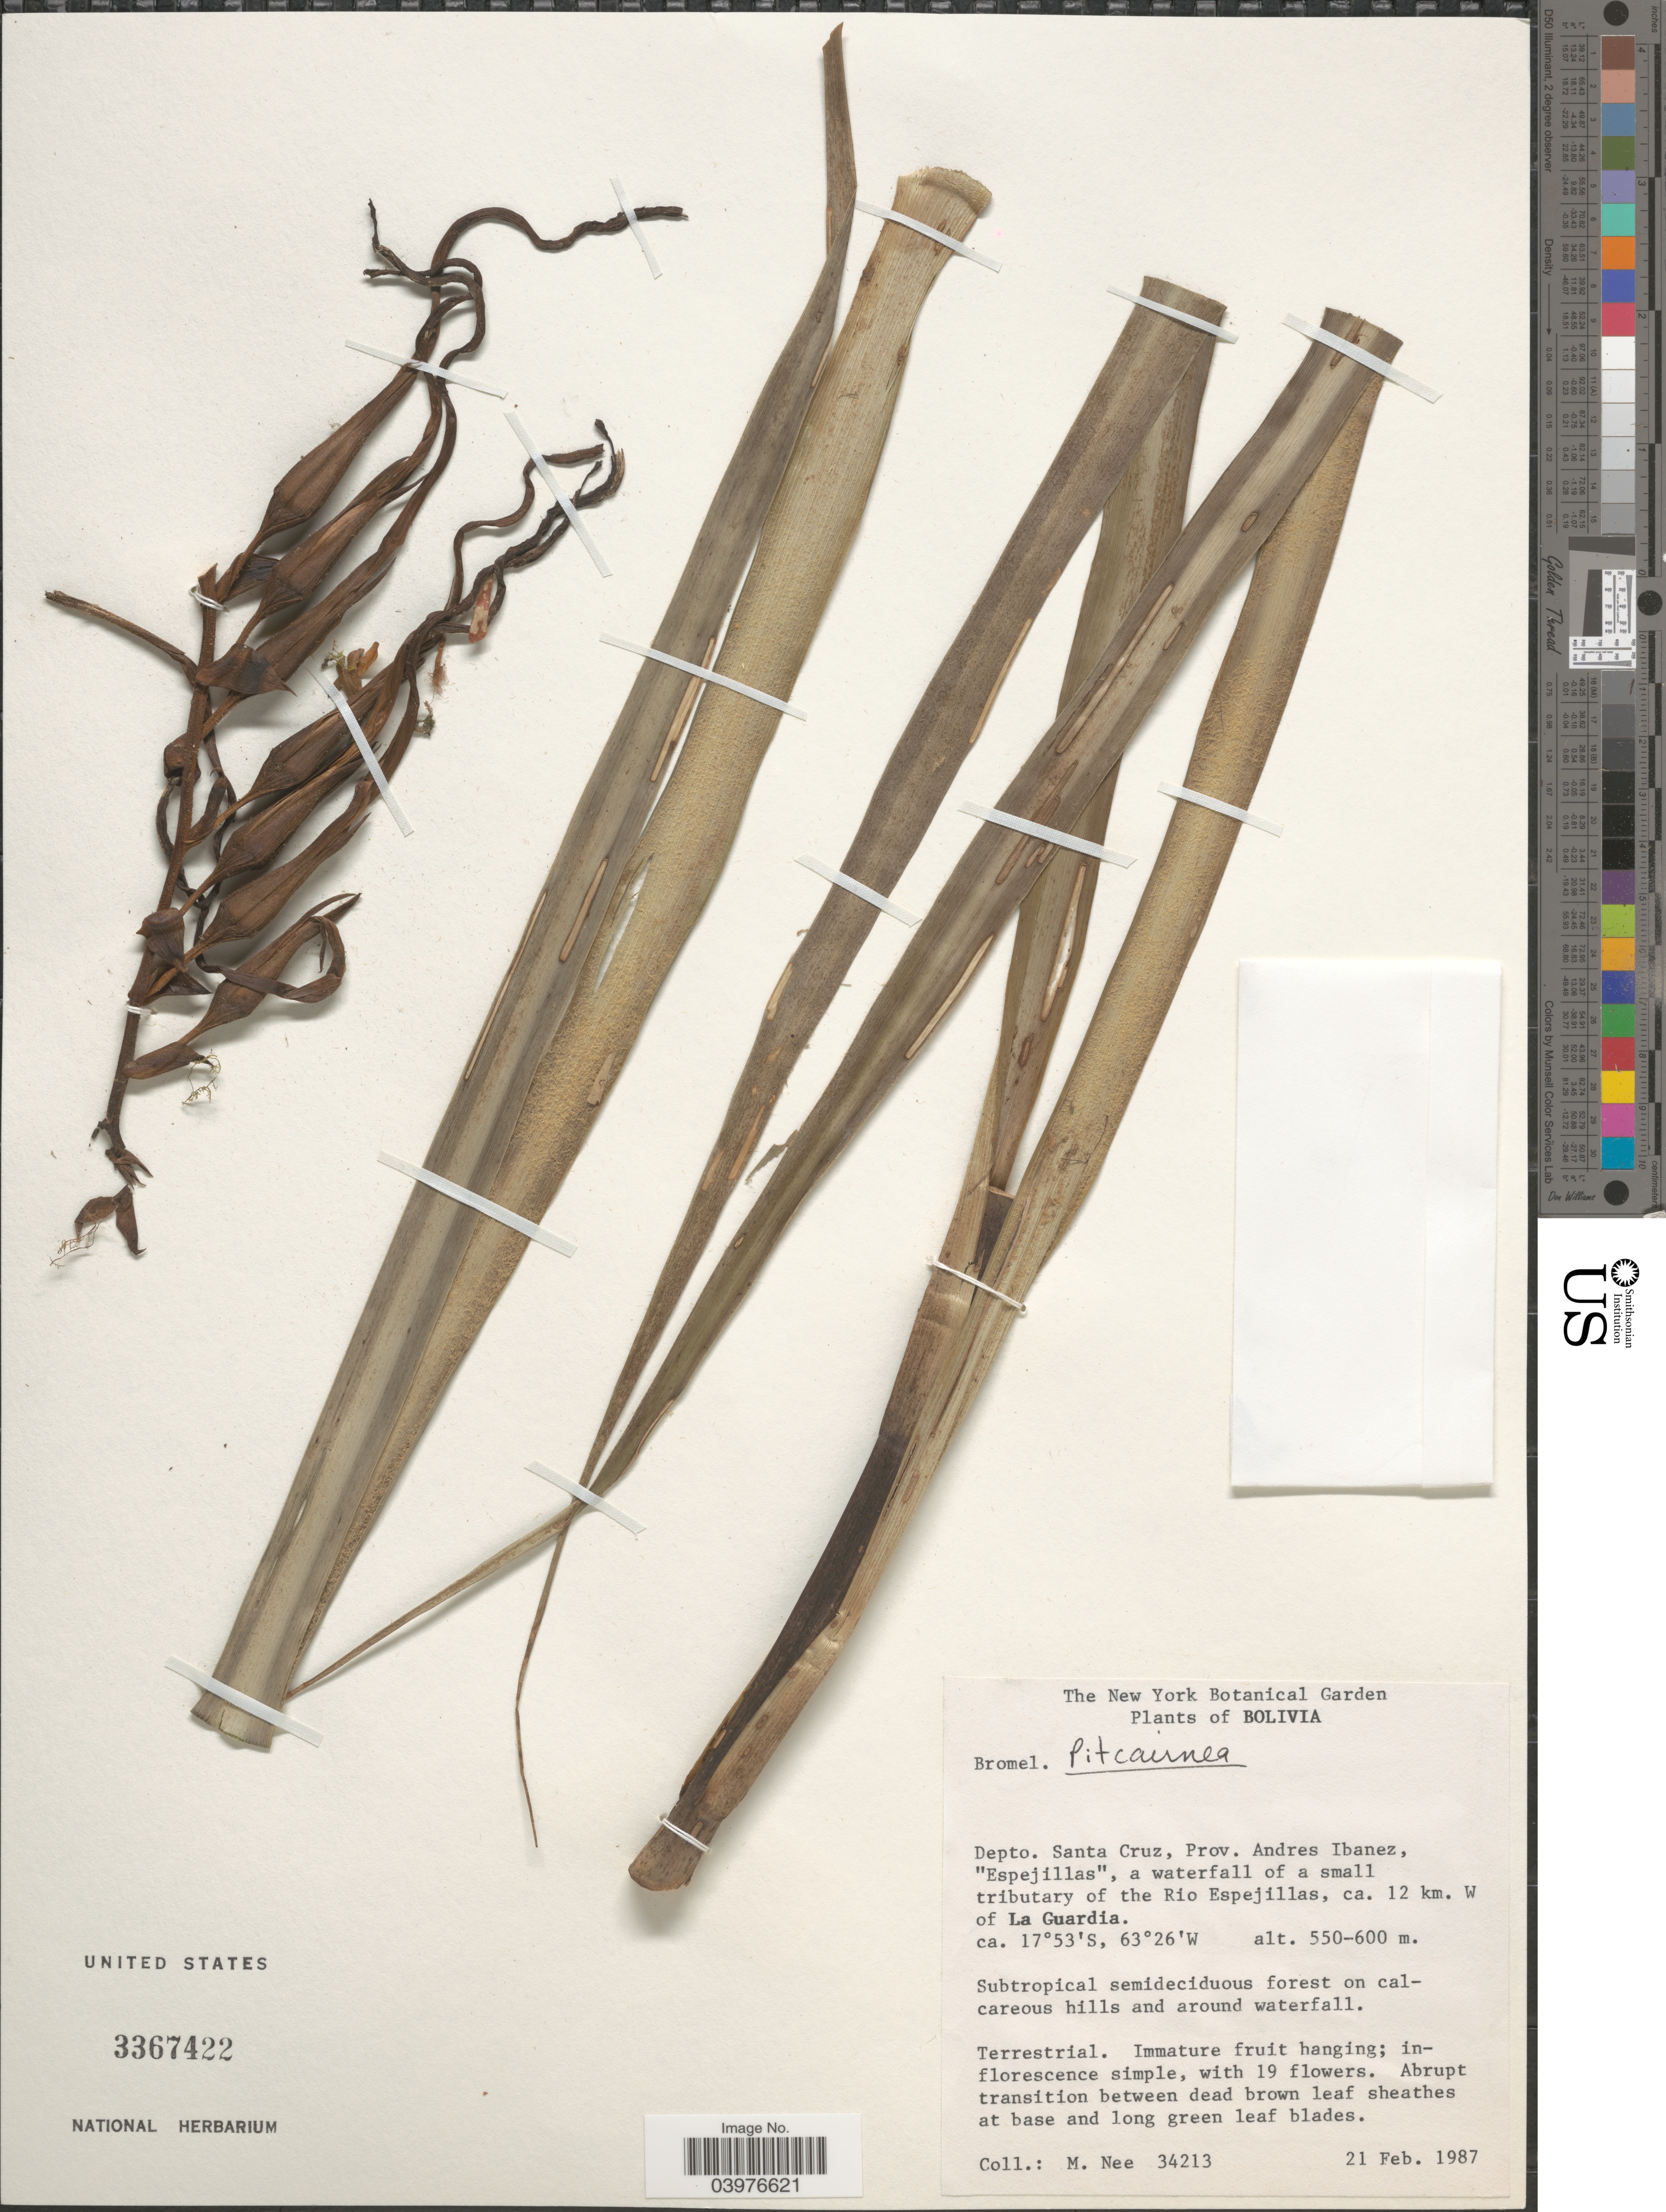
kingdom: Plantae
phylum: Tracheophyta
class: Liliopsida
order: Poales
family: Bromeliaceae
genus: Pitcairnia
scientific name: Pitcairnia sp.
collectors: M. Nee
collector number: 34213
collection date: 1987-02-21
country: Bolivia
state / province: Santa Cruz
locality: Depto. Santa Cruz, Prov. Andres Ibanez, "Espejillas", a waterfall of a small tributary of the Rio Espejillas, ca. 12 km. W of La Guardia.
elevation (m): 550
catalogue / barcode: US 3367422